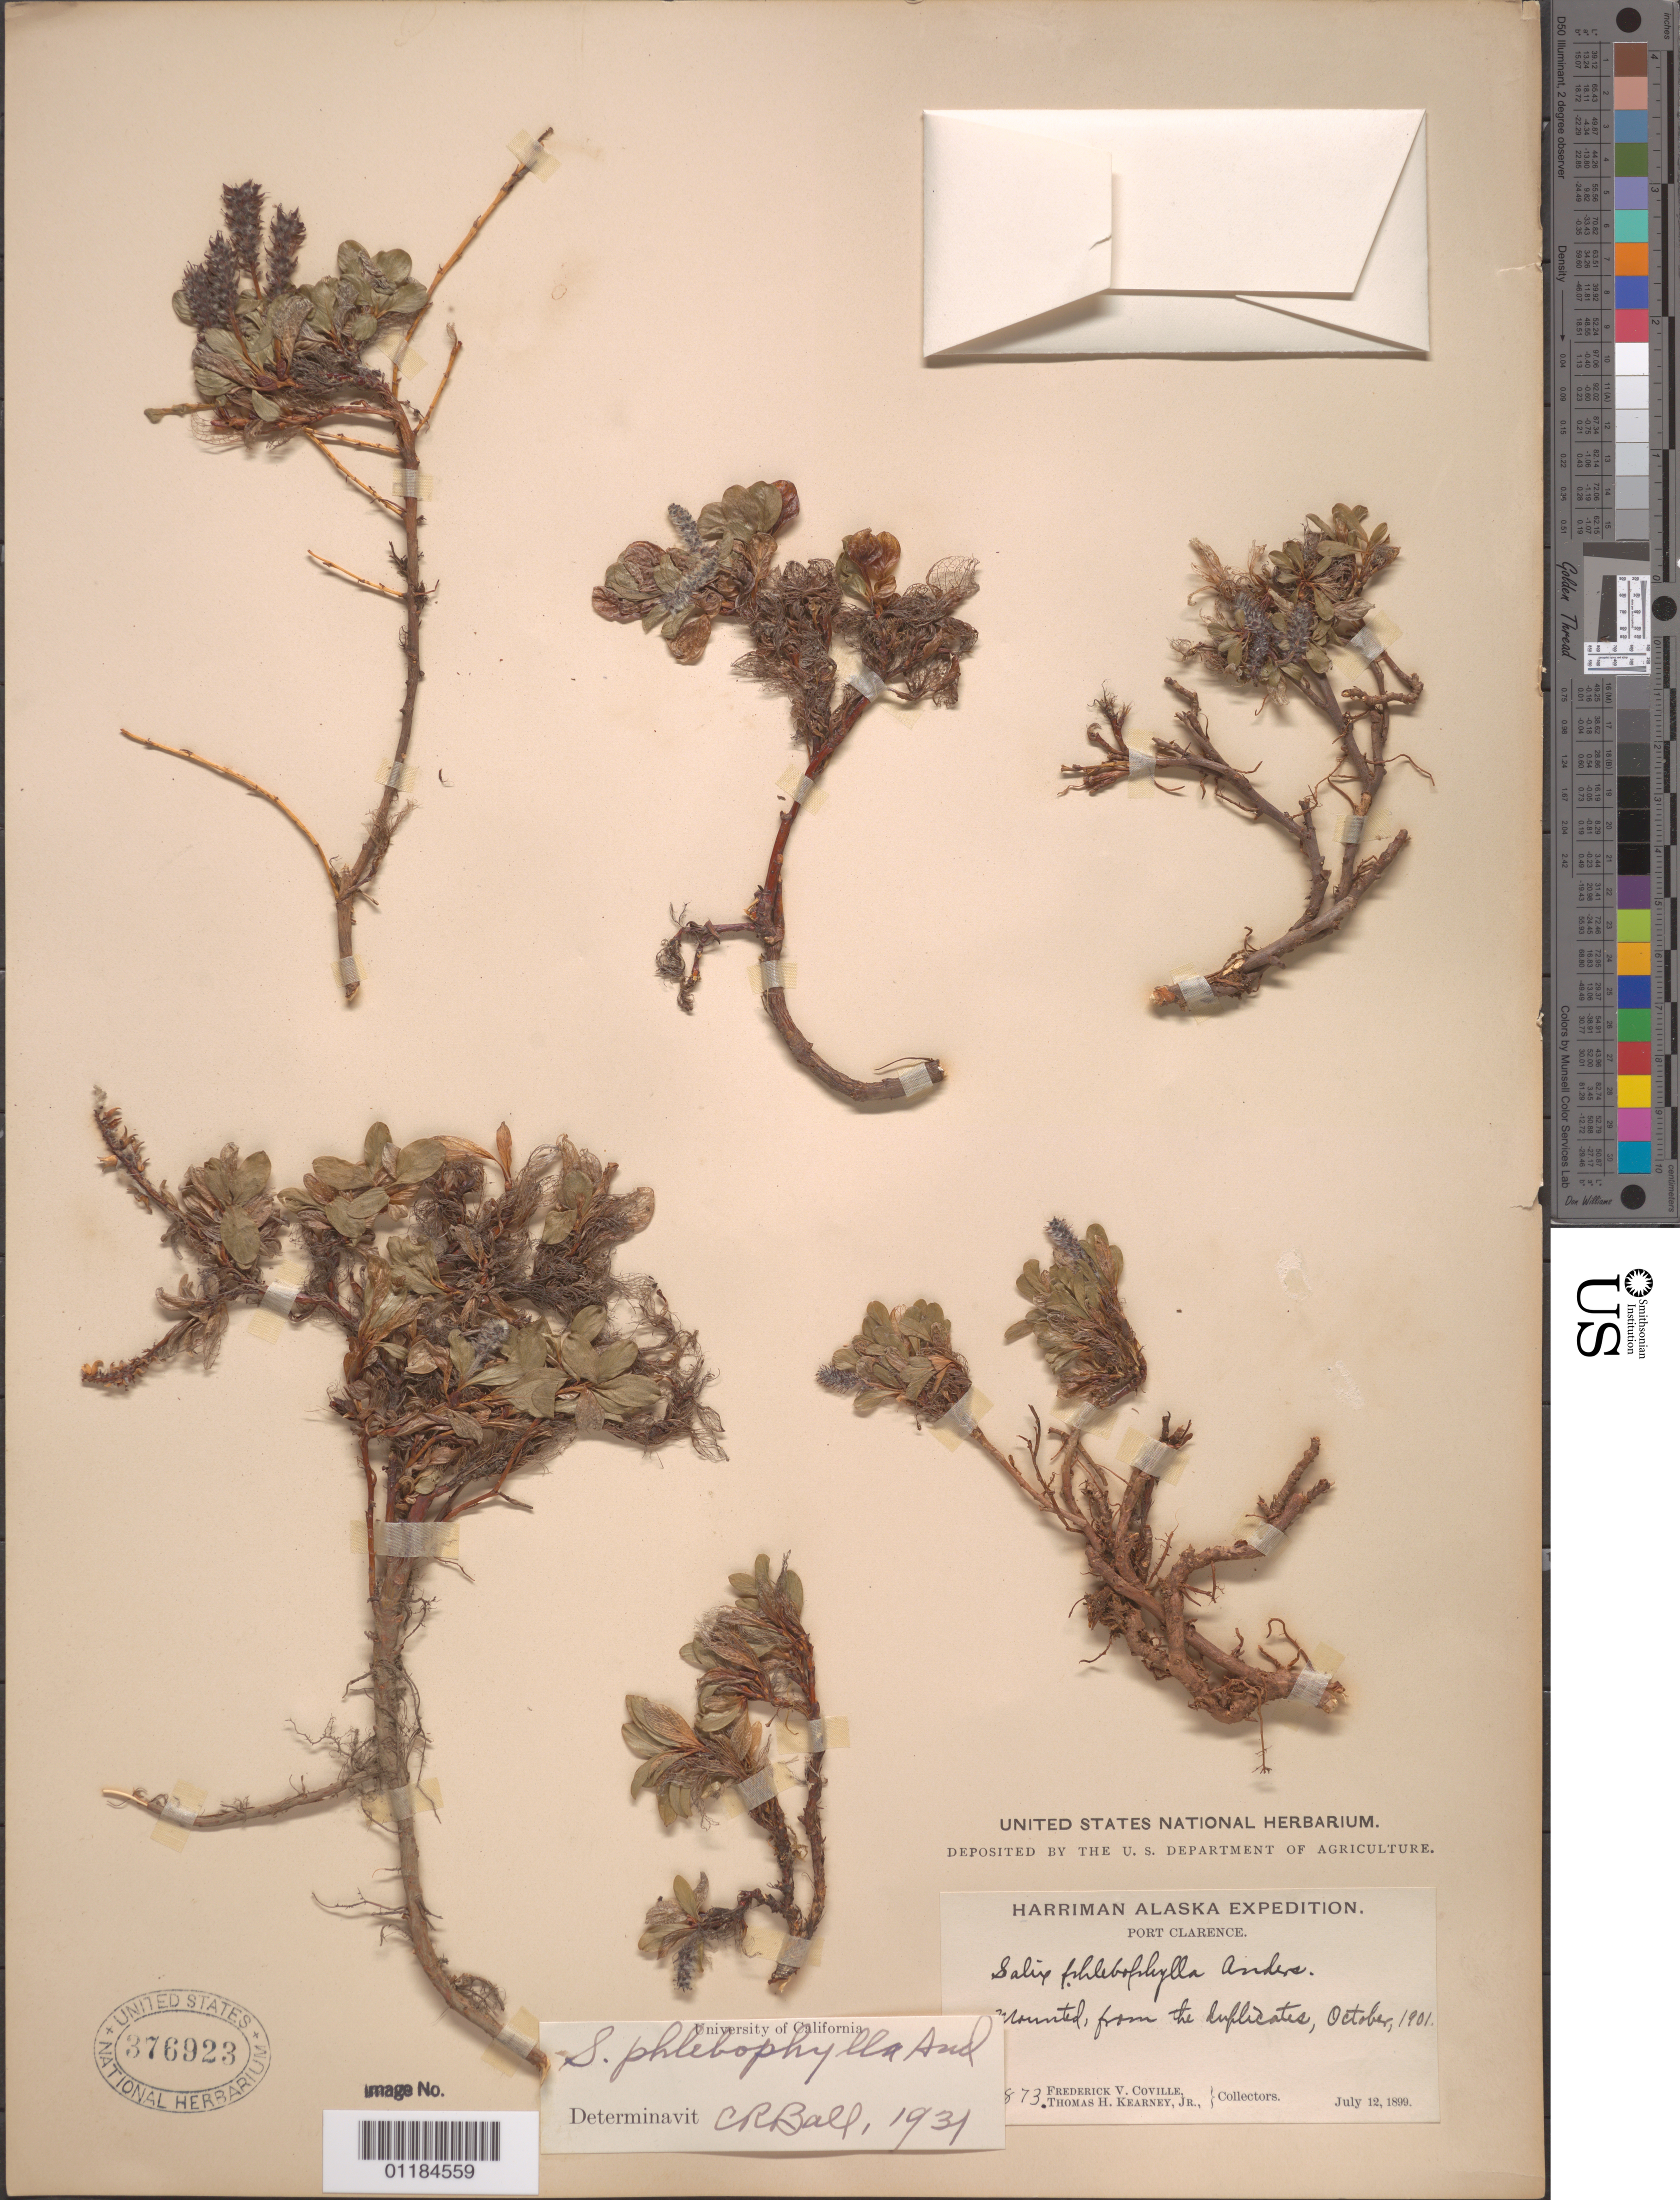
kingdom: Plantae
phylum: Tracheophyta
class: Magnoliopsida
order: Malpighiales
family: Salicaceae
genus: Salix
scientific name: Salix phlebophylla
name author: Andersson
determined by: Ball, C. R.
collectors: F. V. Coville & T. H. Kearney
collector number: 1873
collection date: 1899-07-12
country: United States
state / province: Alaska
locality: Port Clarence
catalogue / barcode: US 376923